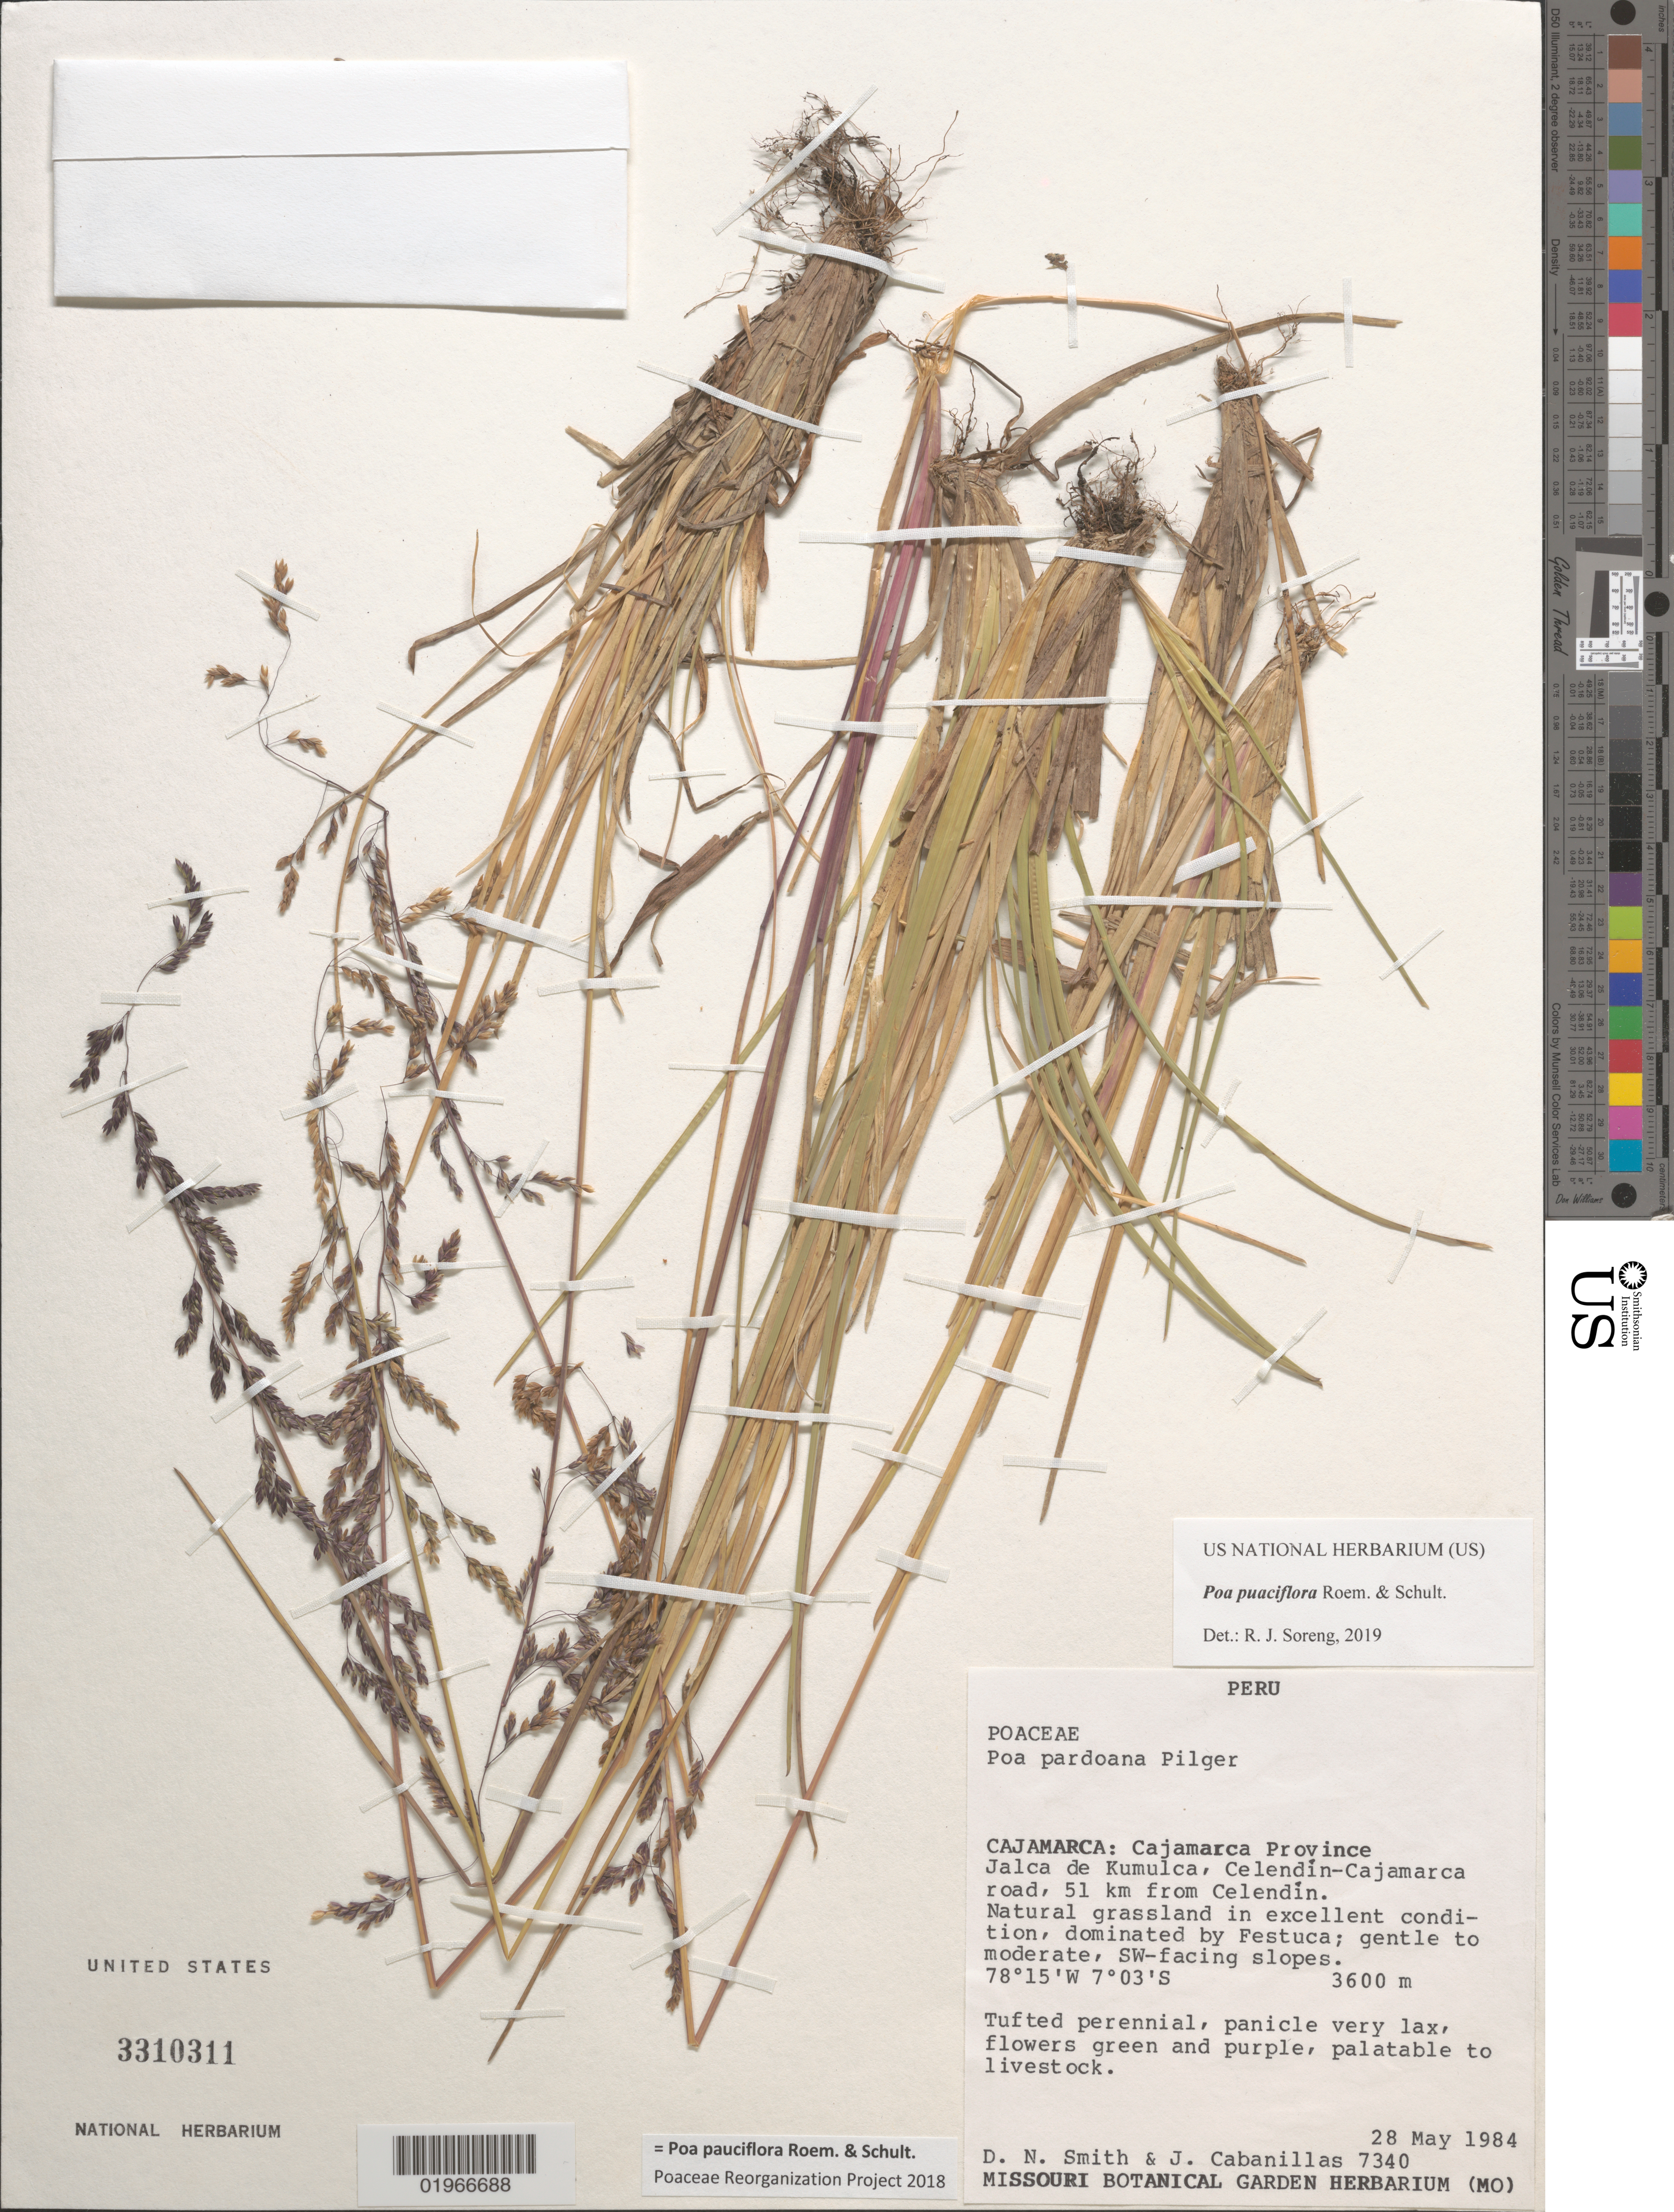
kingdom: Plantae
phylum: Tracheophyta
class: Liliopsida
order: Poales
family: Poaceae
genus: Poa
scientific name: Poa pauciflora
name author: Roem. & Schult.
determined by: Soreng, Robert J., Research Associate (BOT), Smithsonian Institution - National Museum of Natural History (UNITED STATES)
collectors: D. Smith & J. Cabanillas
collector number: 7340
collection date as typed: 28 May 1984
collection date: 1984-05-28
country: Peru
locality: Cajamarca, Province Jalca de Kumulca, Celendin-Cajamarca road, 51 km from Celendin.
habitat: Natural grassland in excellent condition, dominated by Festuca; gentle to moderate, SW-facing slopes.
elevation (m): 3600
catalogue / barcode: US 3310311